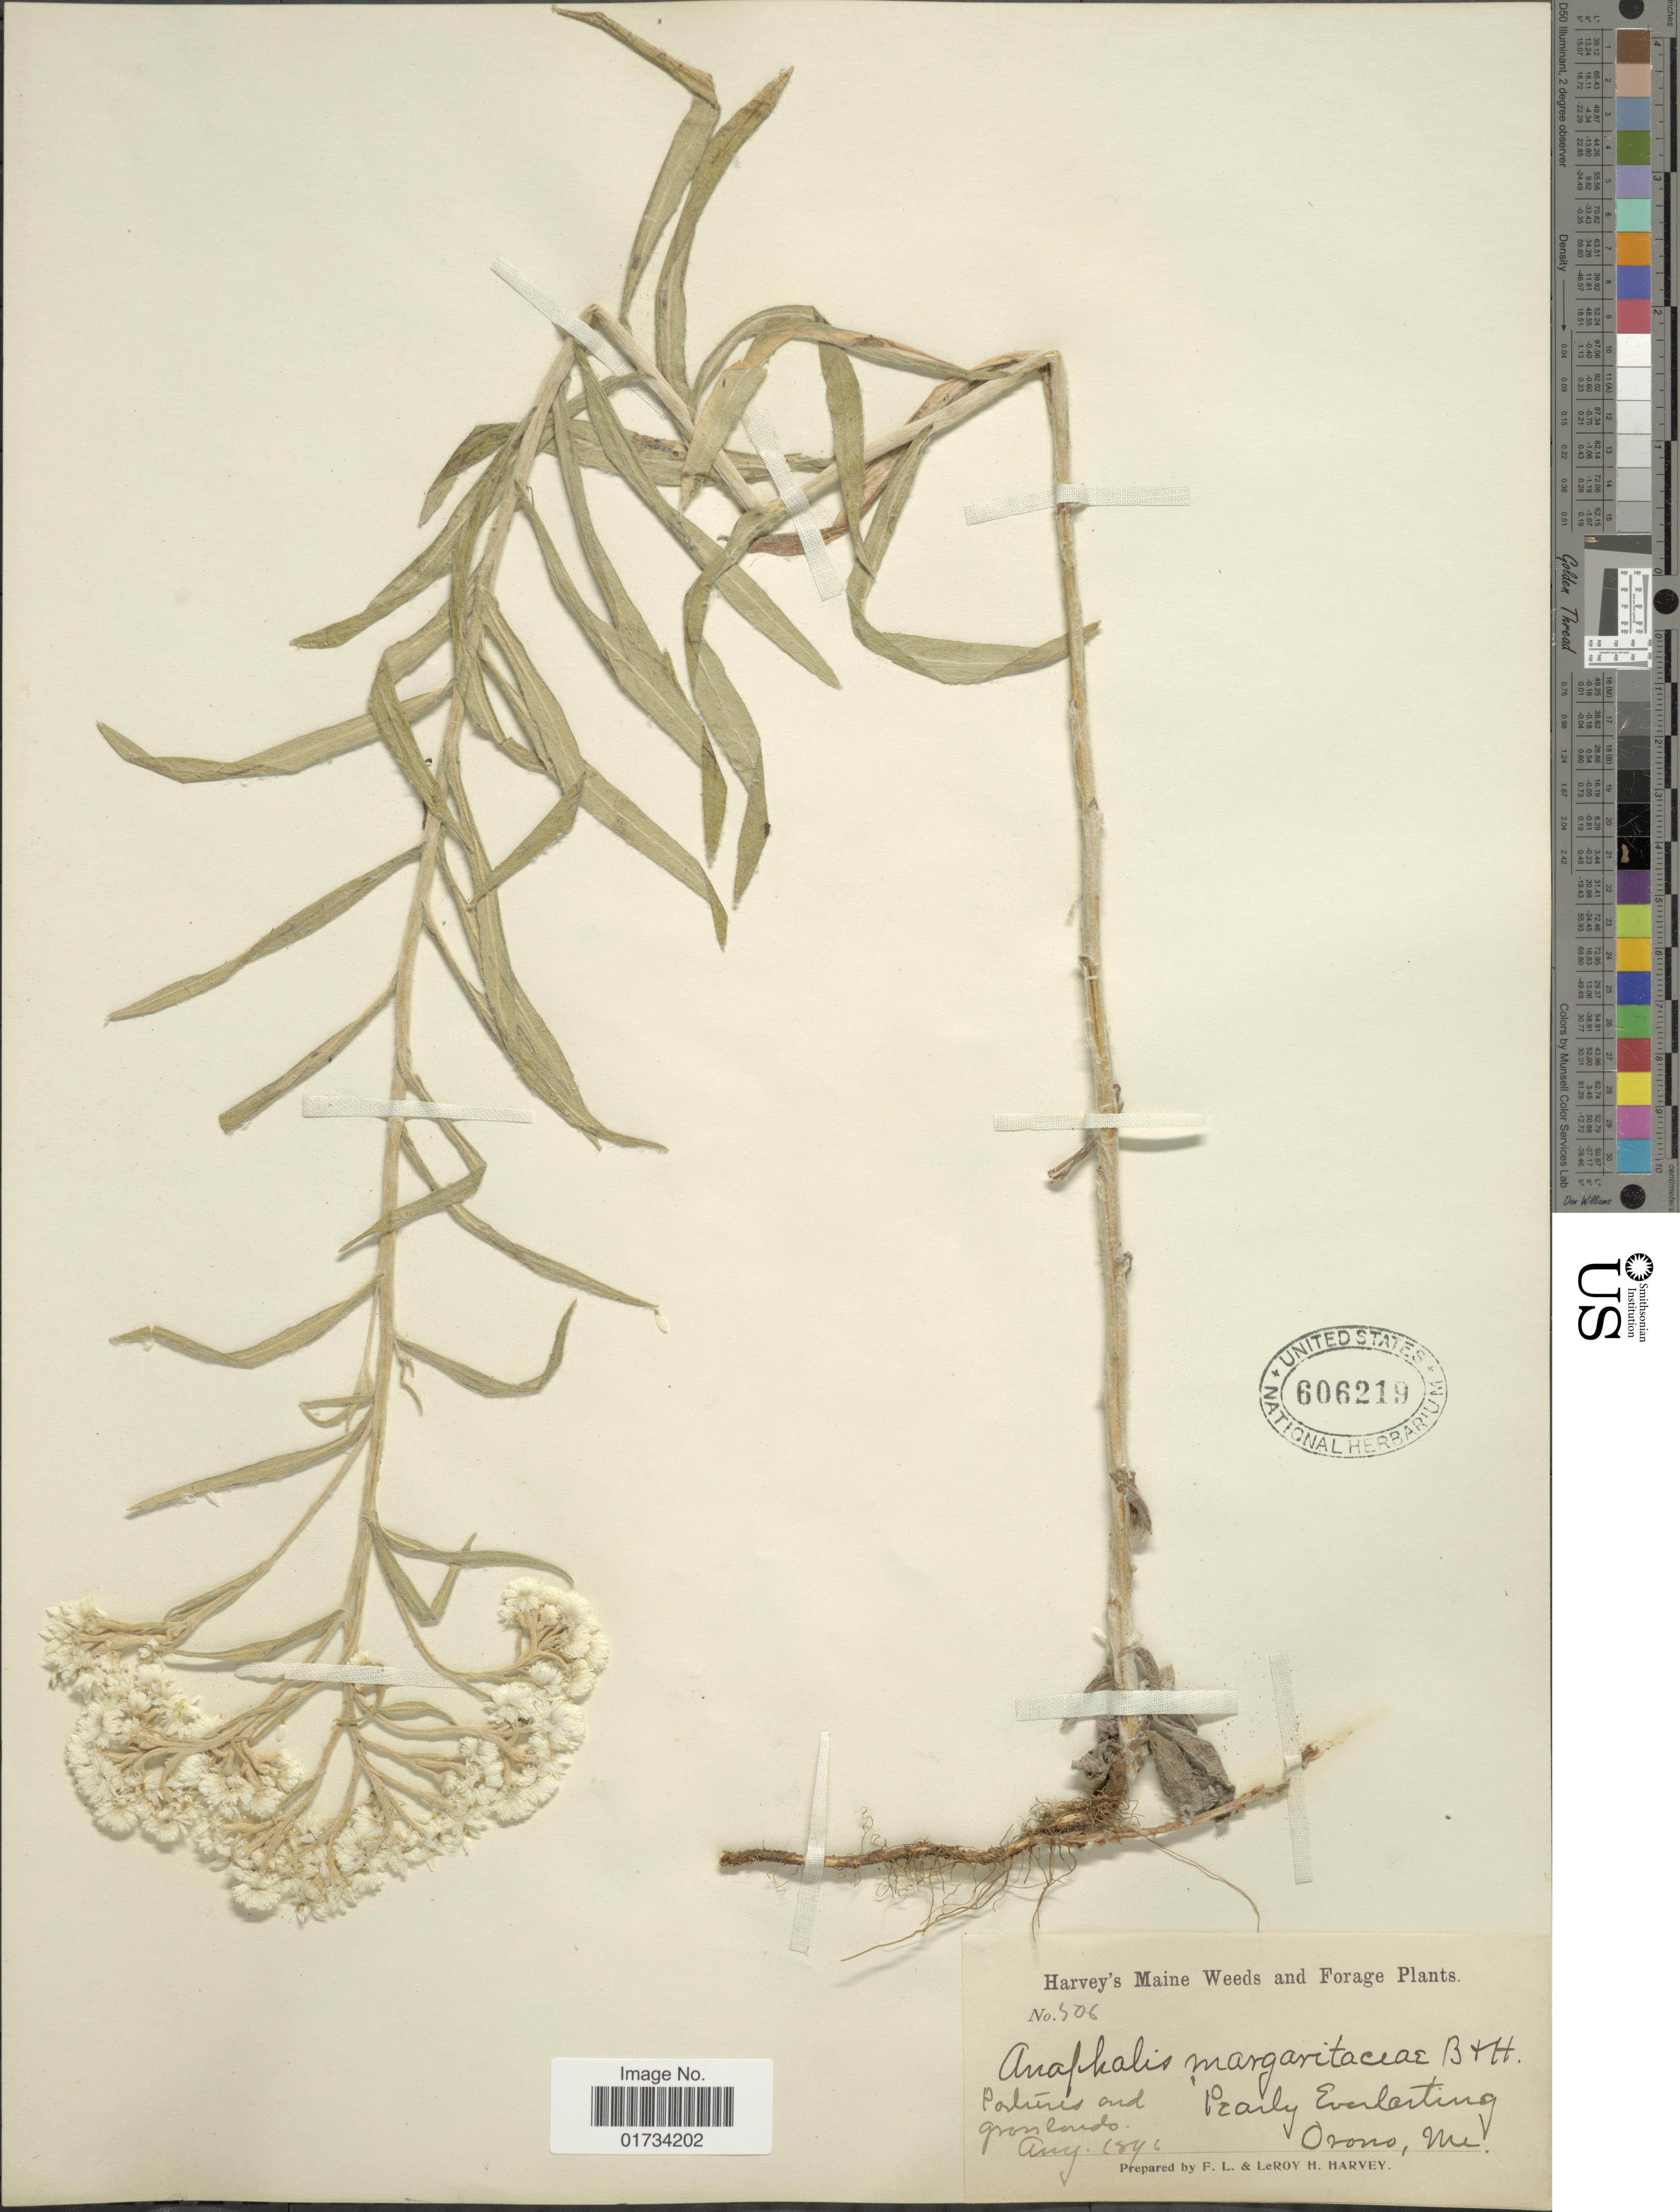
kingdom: Plantae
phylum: Tracheophyta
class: Magnoliopsida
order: Asterales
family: Asteraceae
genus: Anaphalis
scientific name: Anaphalis margaritacea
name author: (L.) Benth. & Hook. f.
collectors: F. L. Harvey & L. H. Harvey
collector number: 506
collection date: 1846-08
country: United States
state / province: Maine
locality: Pastures and grasslands. Orono, Me.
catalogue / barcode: US 606219